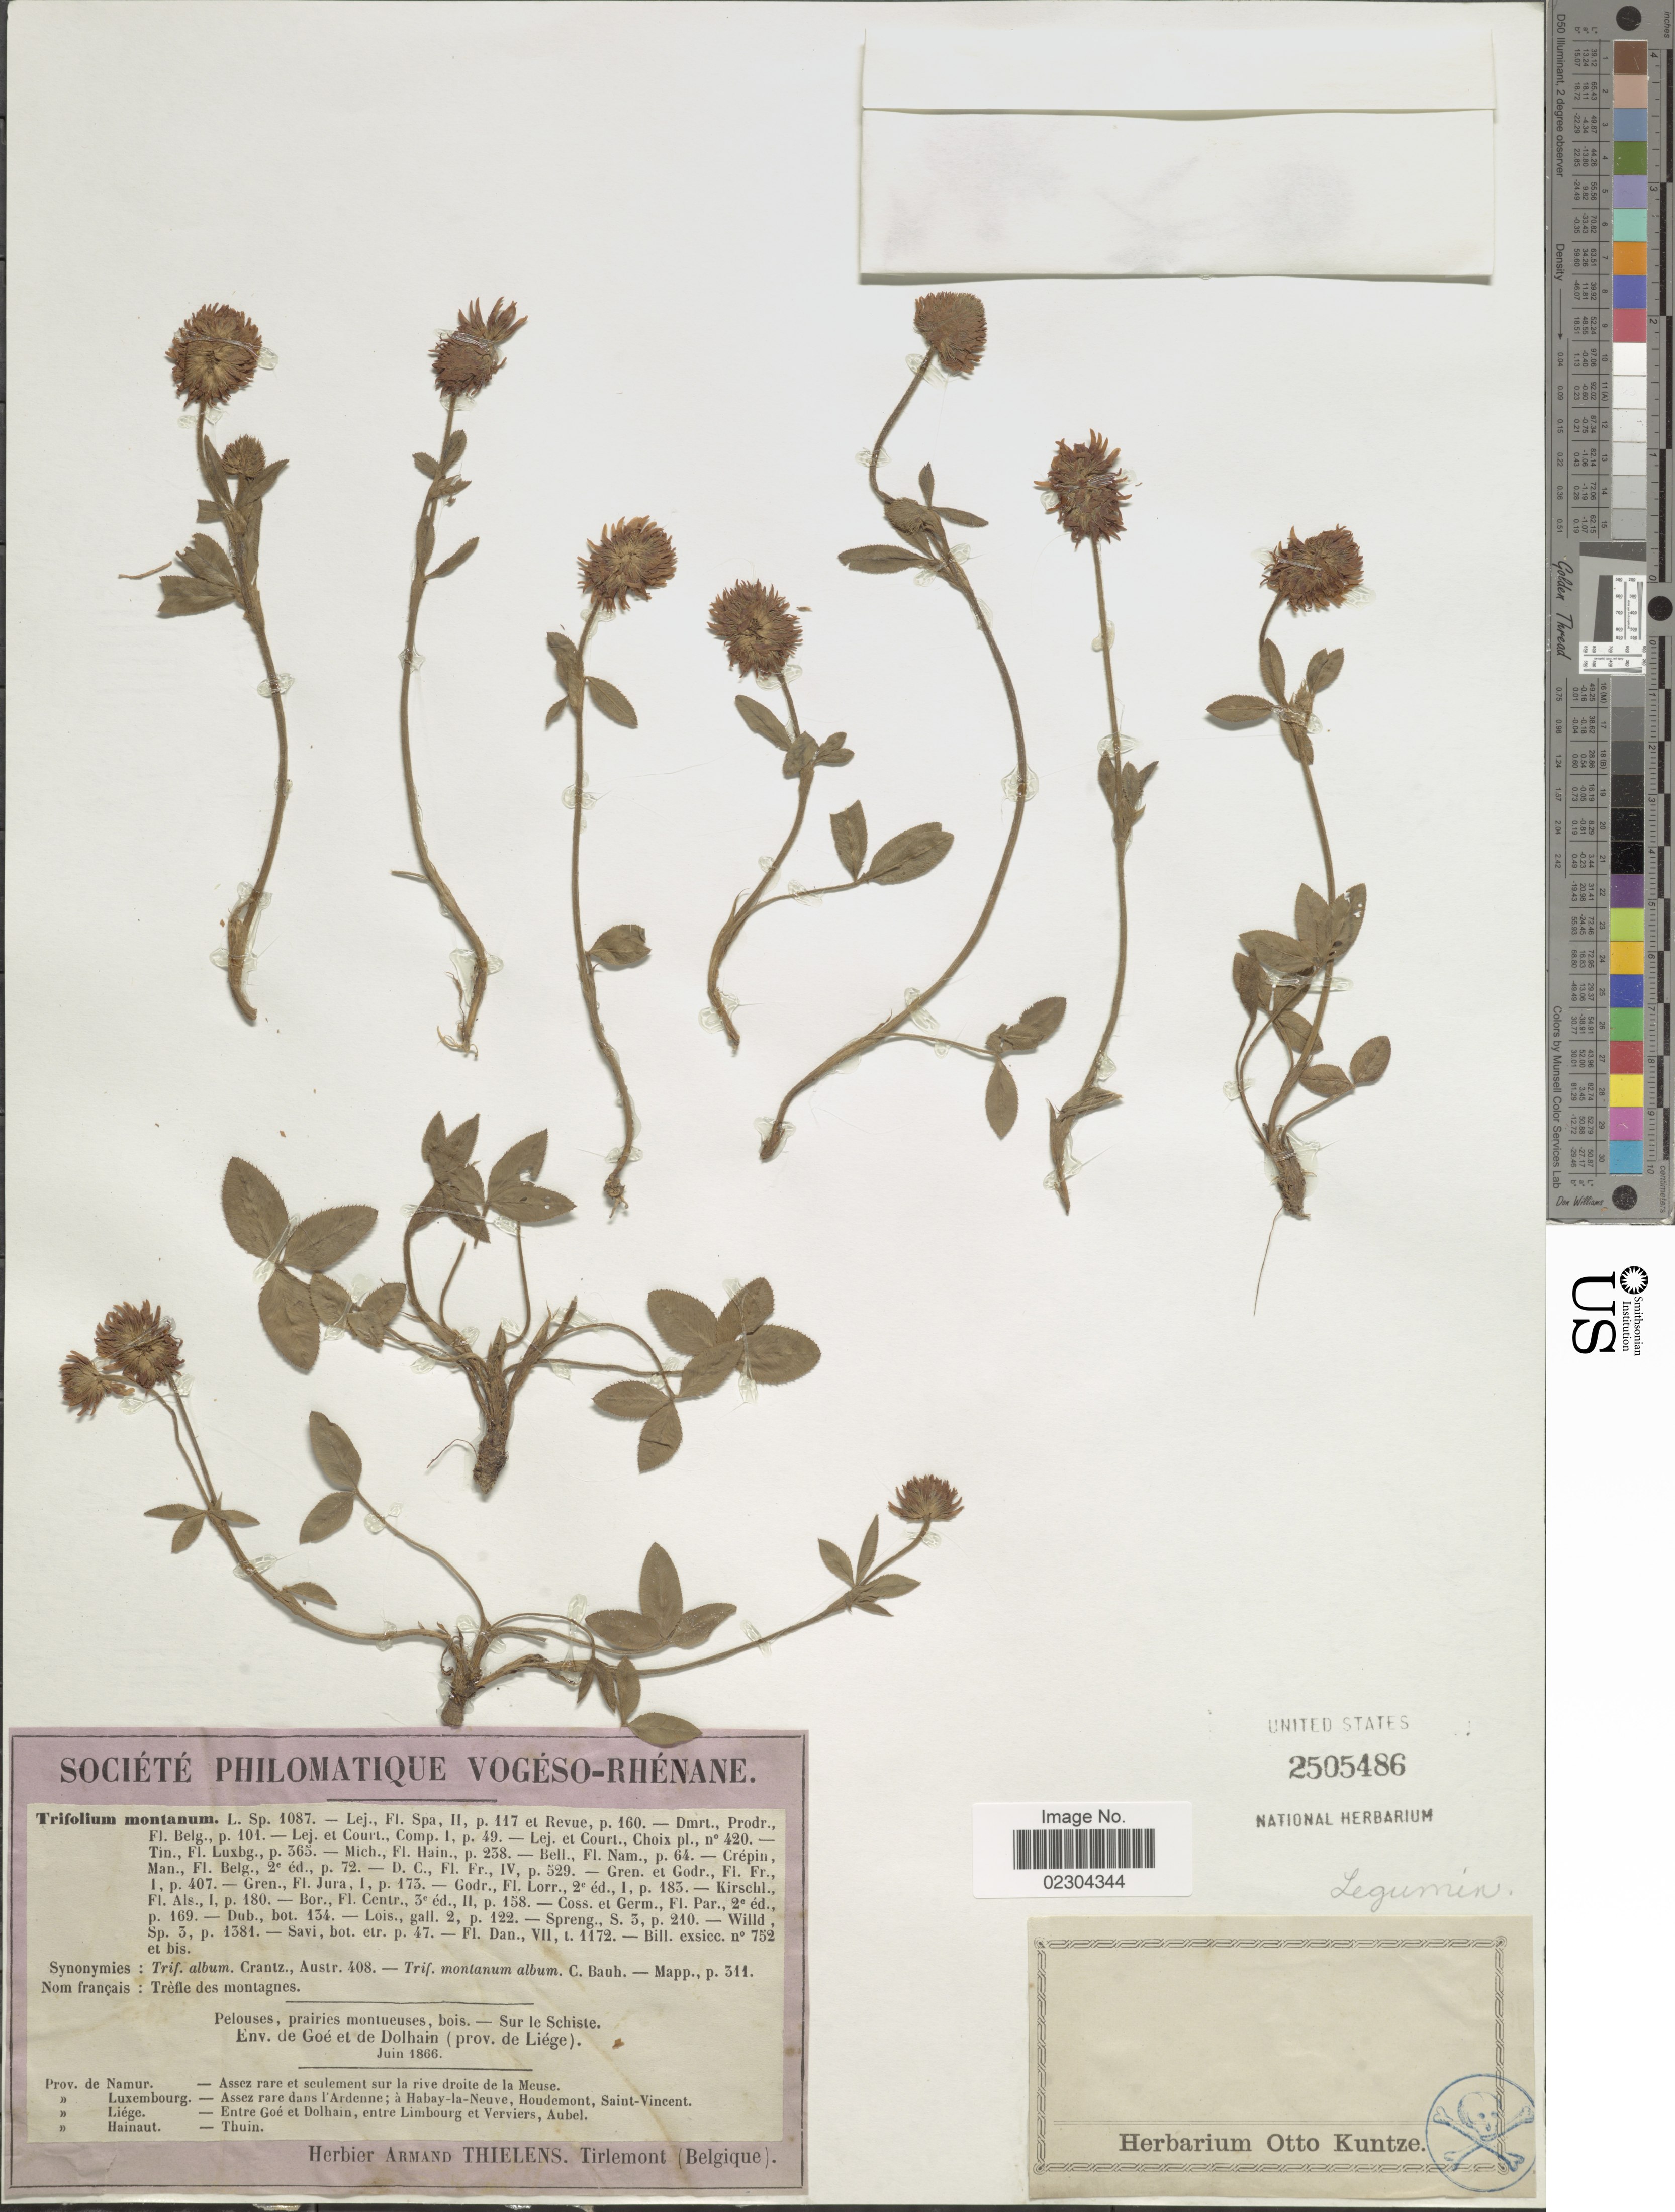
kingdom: Plantae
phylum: Tracheophyta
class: Magnoliopsida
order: Fabales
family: Fabaceae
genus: Trifolium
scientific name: Trifolium montanum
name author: L.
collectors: ex herb. Armand Thielens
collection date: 1866-06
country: Belgium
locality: Env. de Goe et de Dolhain (prov. de Liege)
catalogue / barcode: US 2505486